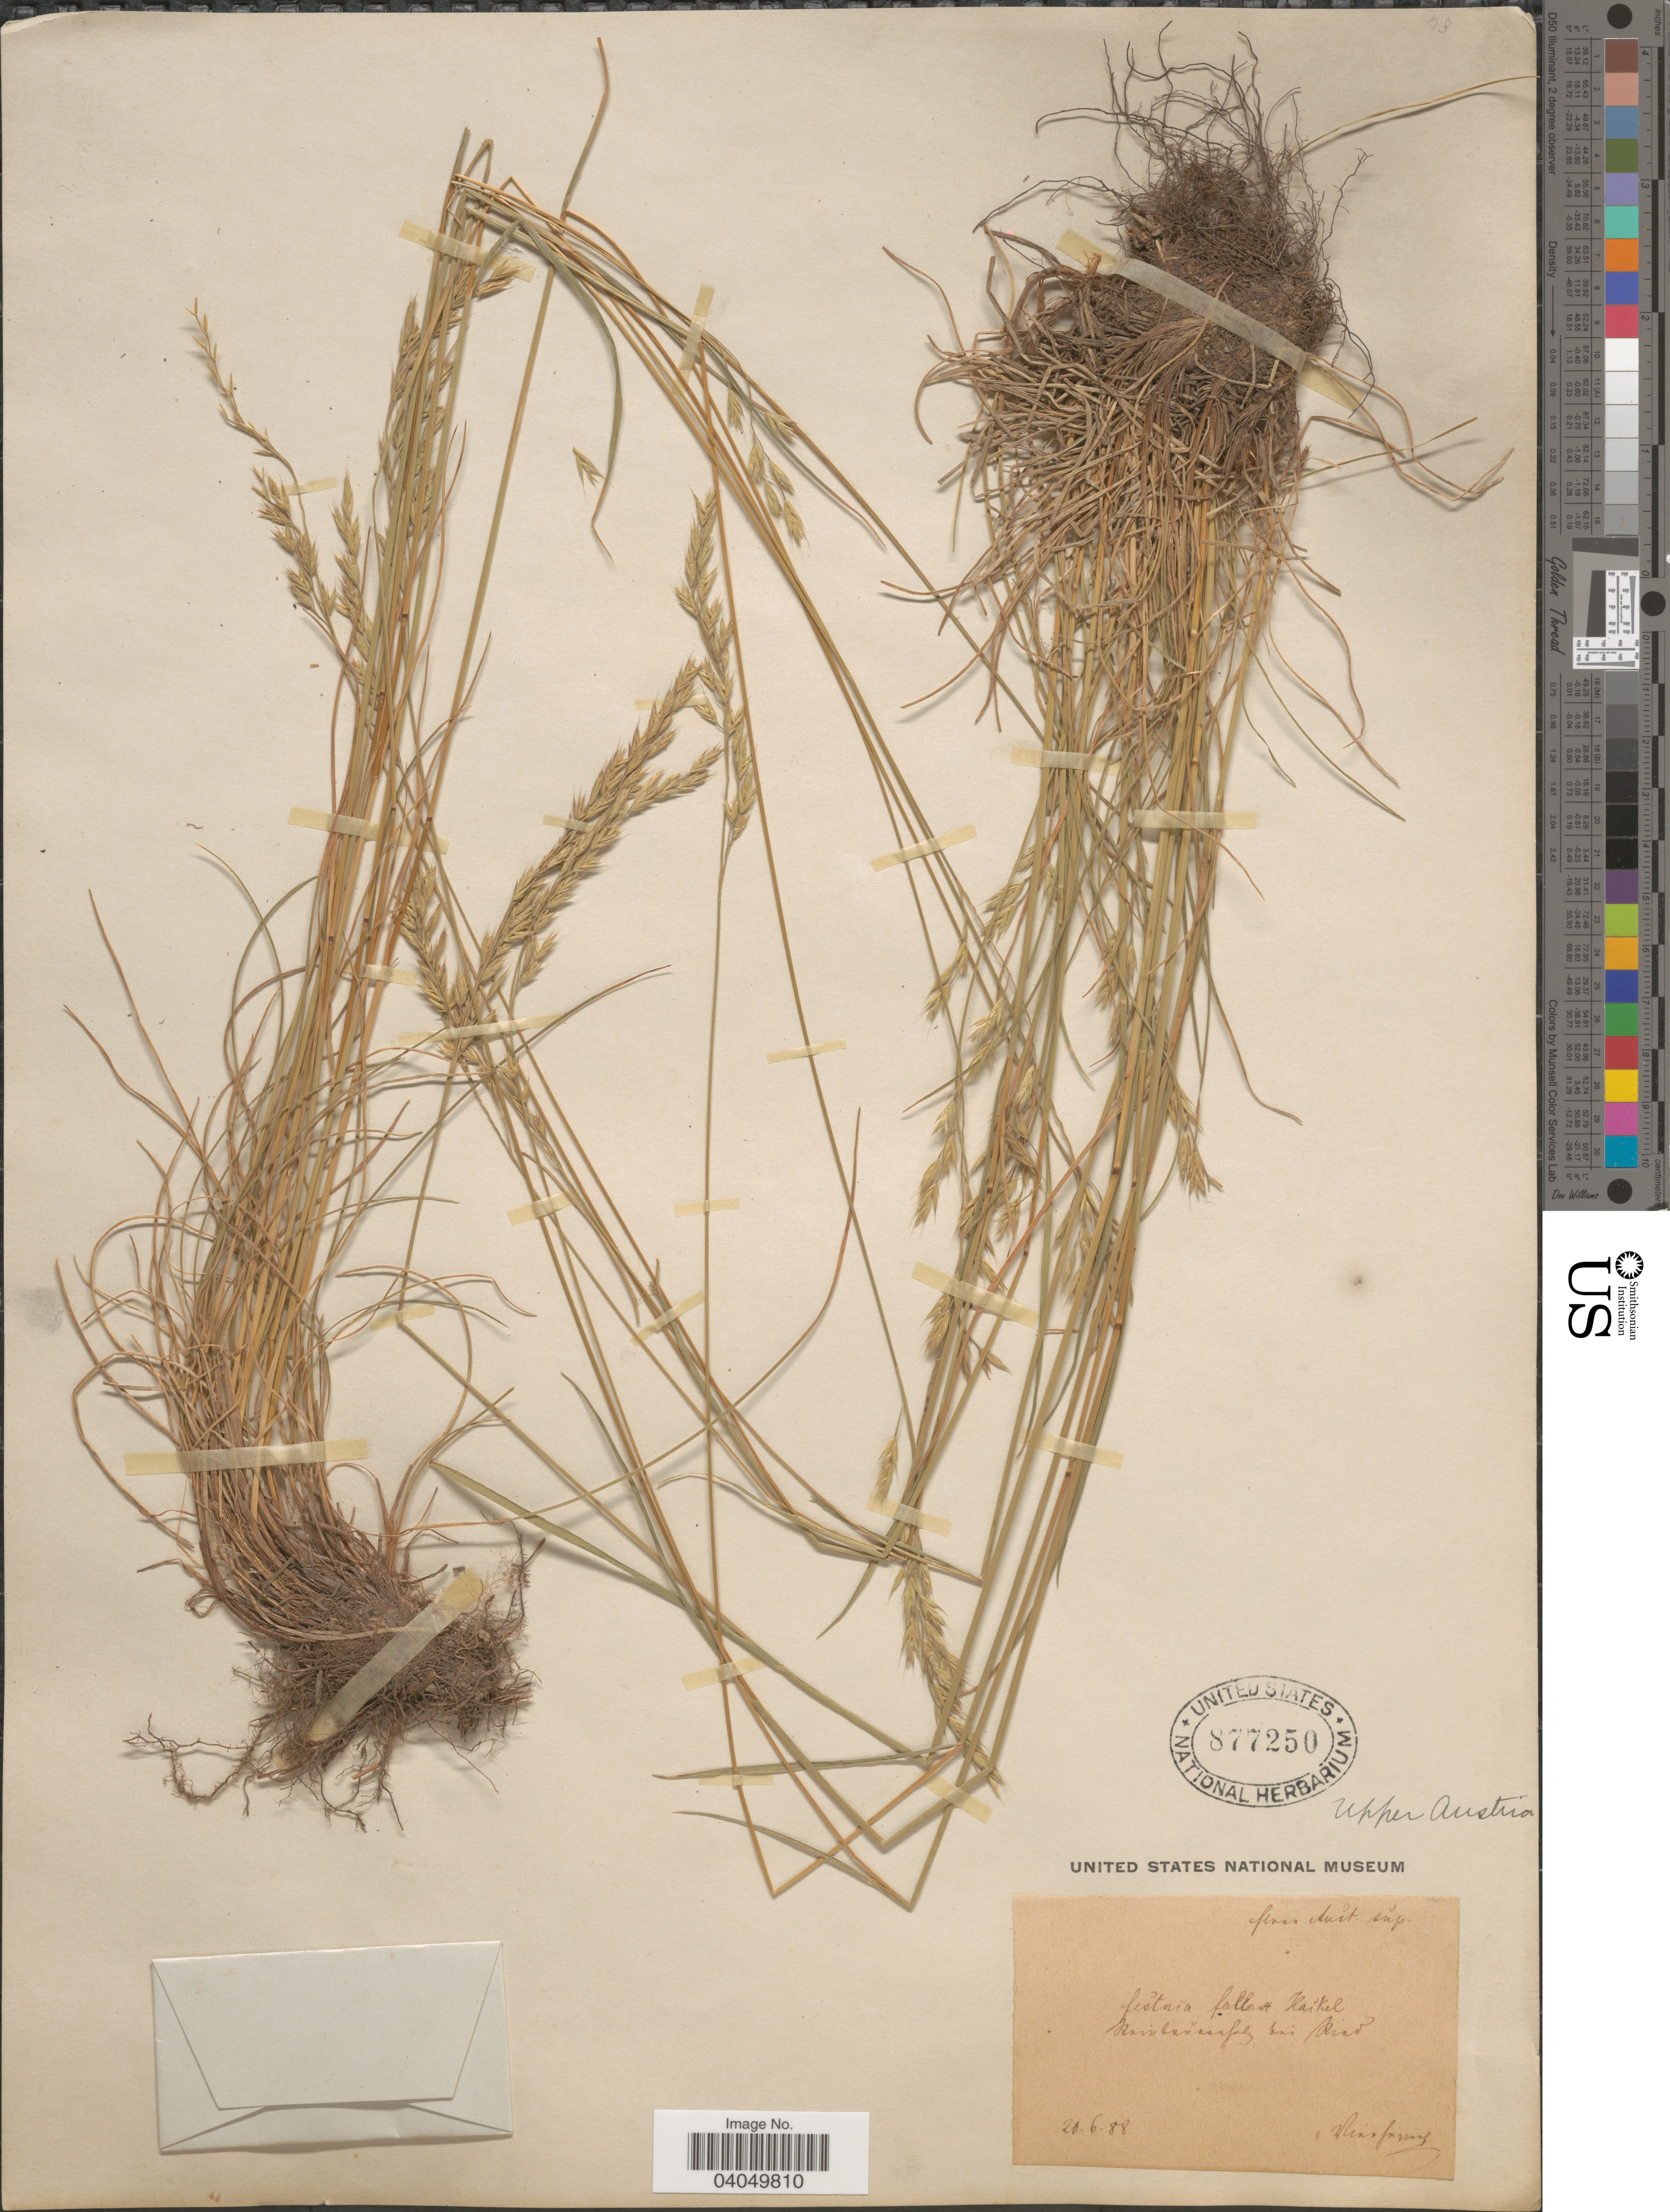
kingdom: Plantae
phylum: Tracheophyta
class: Liliopsida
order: Poales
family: Poaceae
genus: Festuca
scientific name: Festuca rubra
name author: L.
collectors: F. Vierhapper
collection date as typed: Transcribed d/m/y: 20/6/88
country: Austria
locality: Upper Austria. Aust. sup.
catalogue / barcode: US 877250